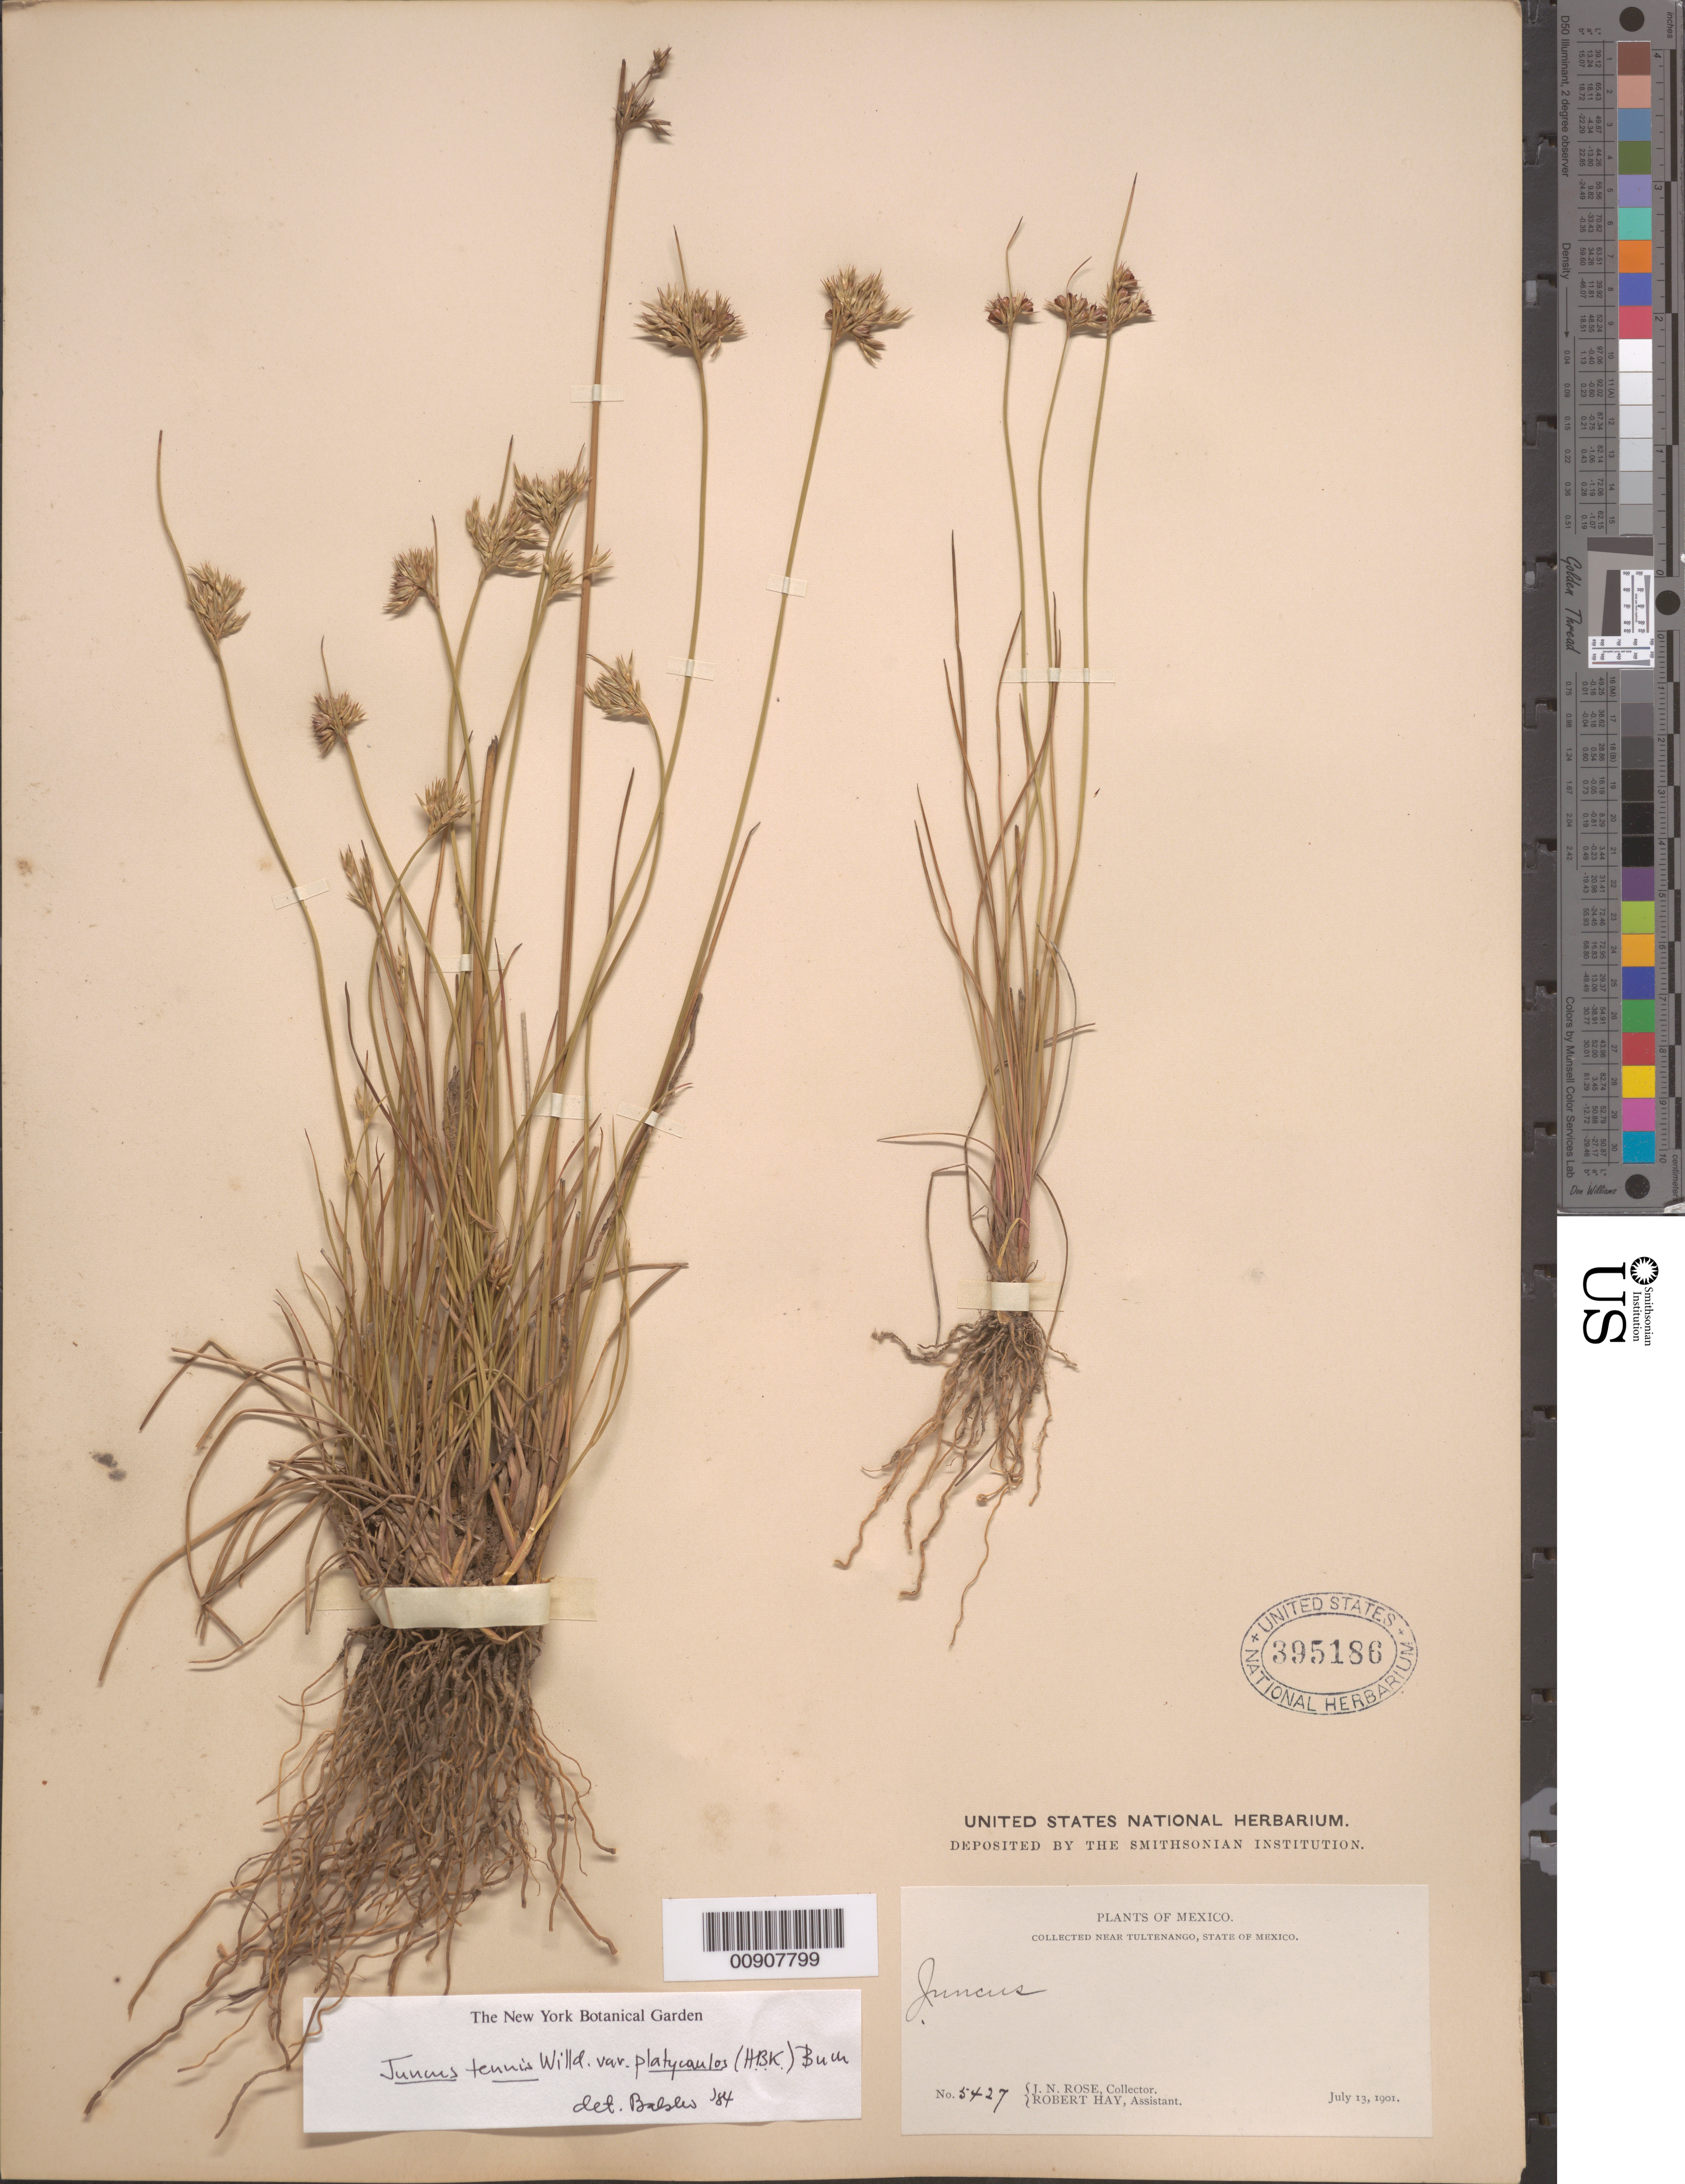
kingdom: Plantae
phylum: Tracheophyta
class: Liliopsida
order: Poales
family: Juncaceae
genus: Juncus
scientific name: Juncus tenuis var. platycaulos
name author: Buchenau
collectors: J. N. Rose & R. Hay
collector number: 5427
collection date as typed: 13 Jul 1901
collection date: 1901-07-13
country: Mexico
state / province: México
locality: Near Tultenango, State of Mexico.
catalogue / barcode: US 395186